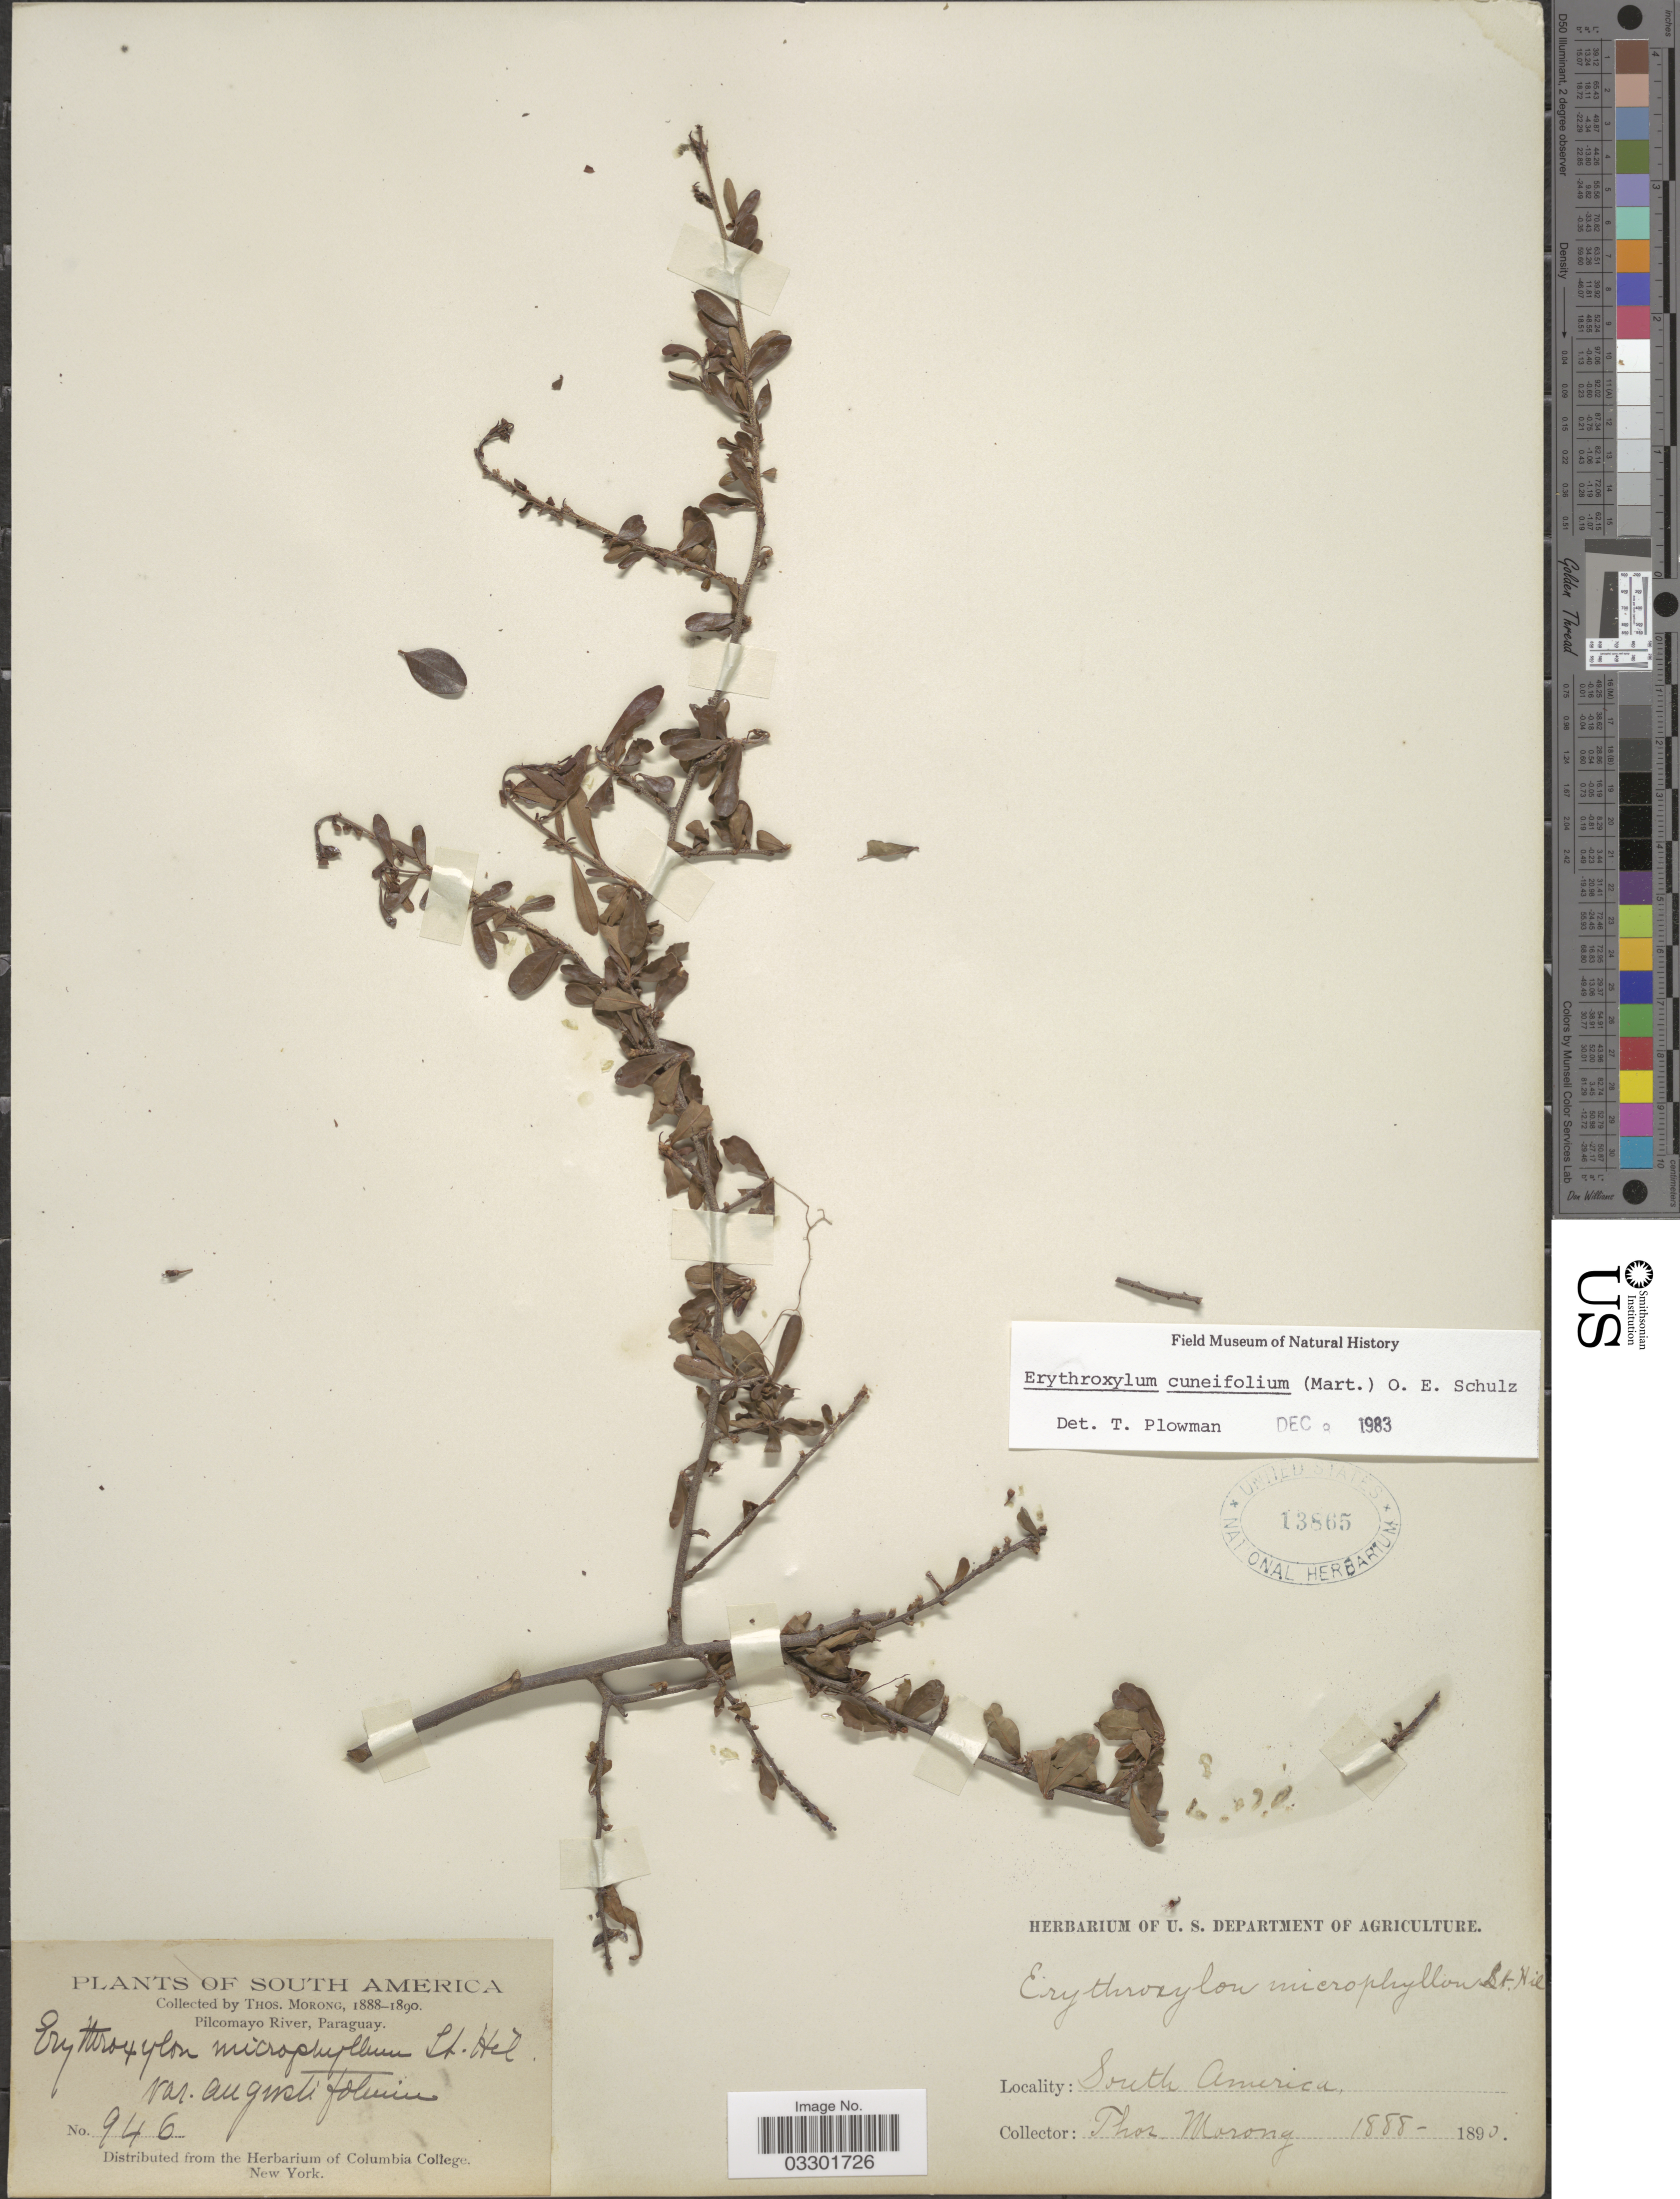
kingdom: Plantae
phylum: Tracheophyta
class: Magnoliopsida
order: Malpighiales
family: Erythroxylaceae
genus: Erythroxylum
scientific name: Erythroxylum cuneifolium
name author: (Mart.) O.E. Schulz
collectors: ex herb. T. Morong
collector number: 946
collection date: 1888/1890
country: Paraguay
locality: Pilcomayo River.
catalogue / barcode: US 13865